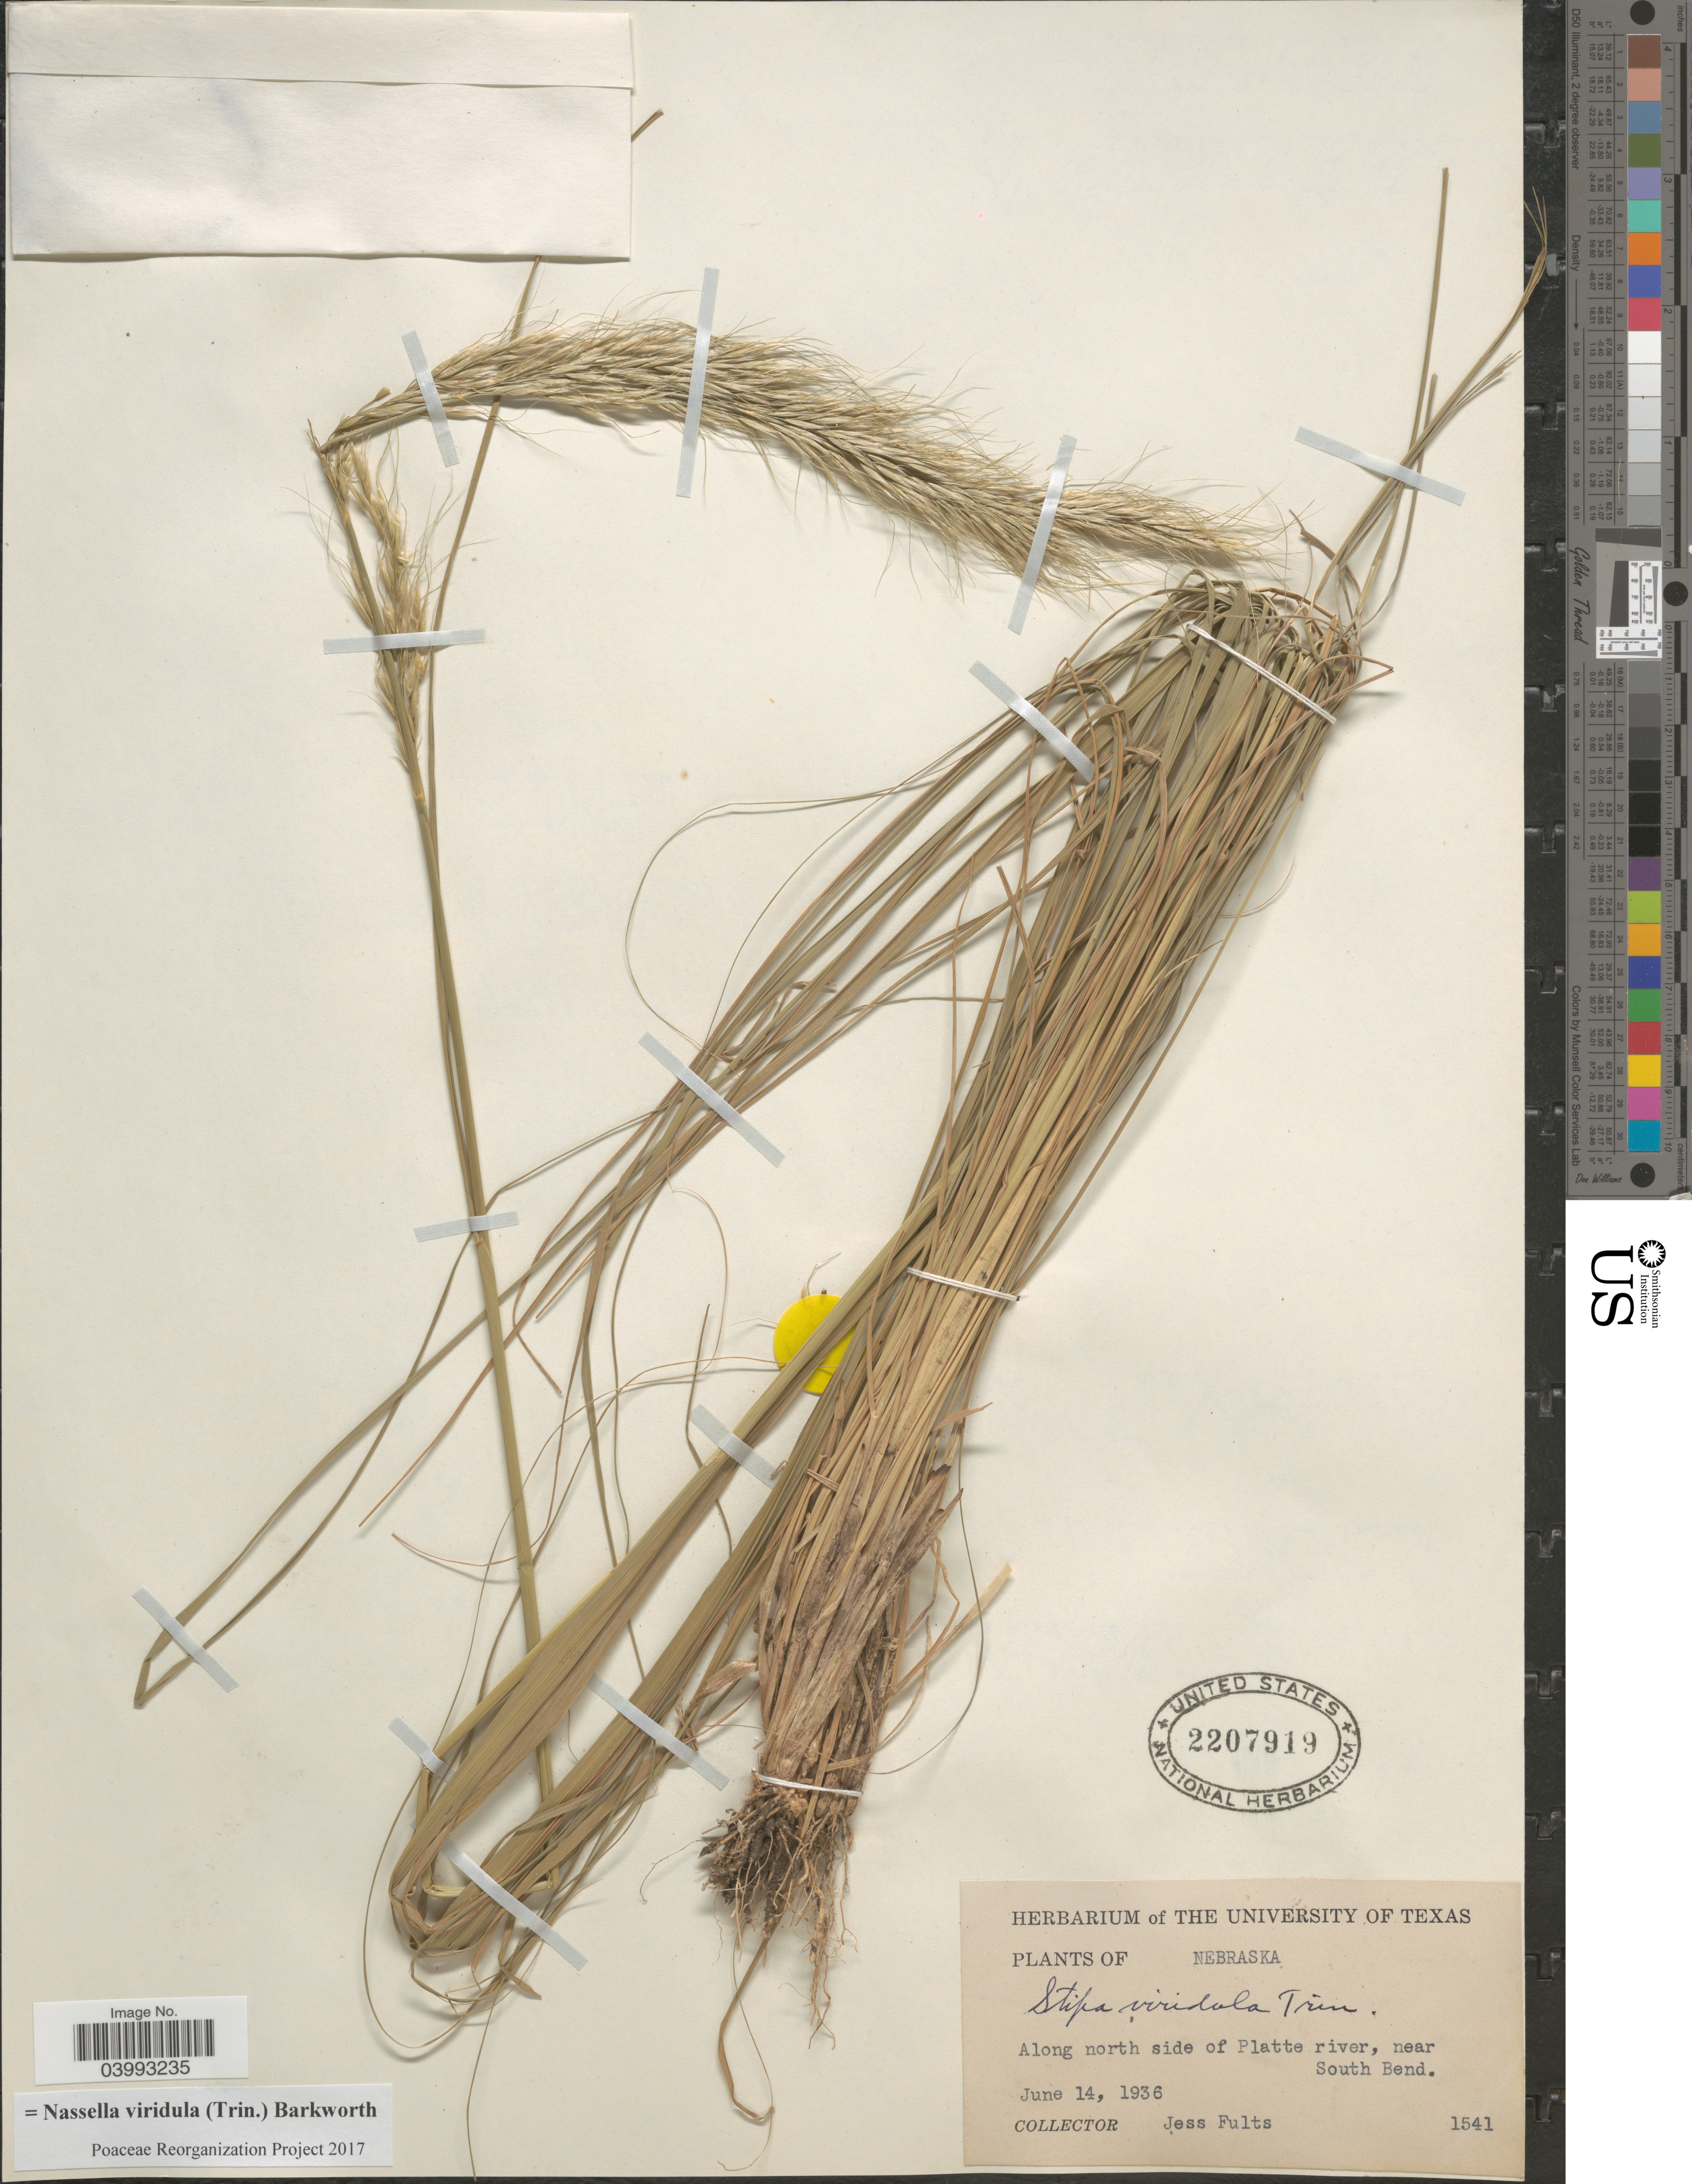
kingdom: Plantae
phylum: Tracheophyta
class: Liliopsida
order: Poales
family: Poaceae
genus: Nassella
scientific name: Nassella viridula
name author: (Trin.) Barkworth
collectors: J. Fults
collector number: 1541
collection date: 1936-06-14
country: United States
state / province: Nebraska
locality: Along north side of Platte river, near South Bend.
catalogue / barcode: US 2207919